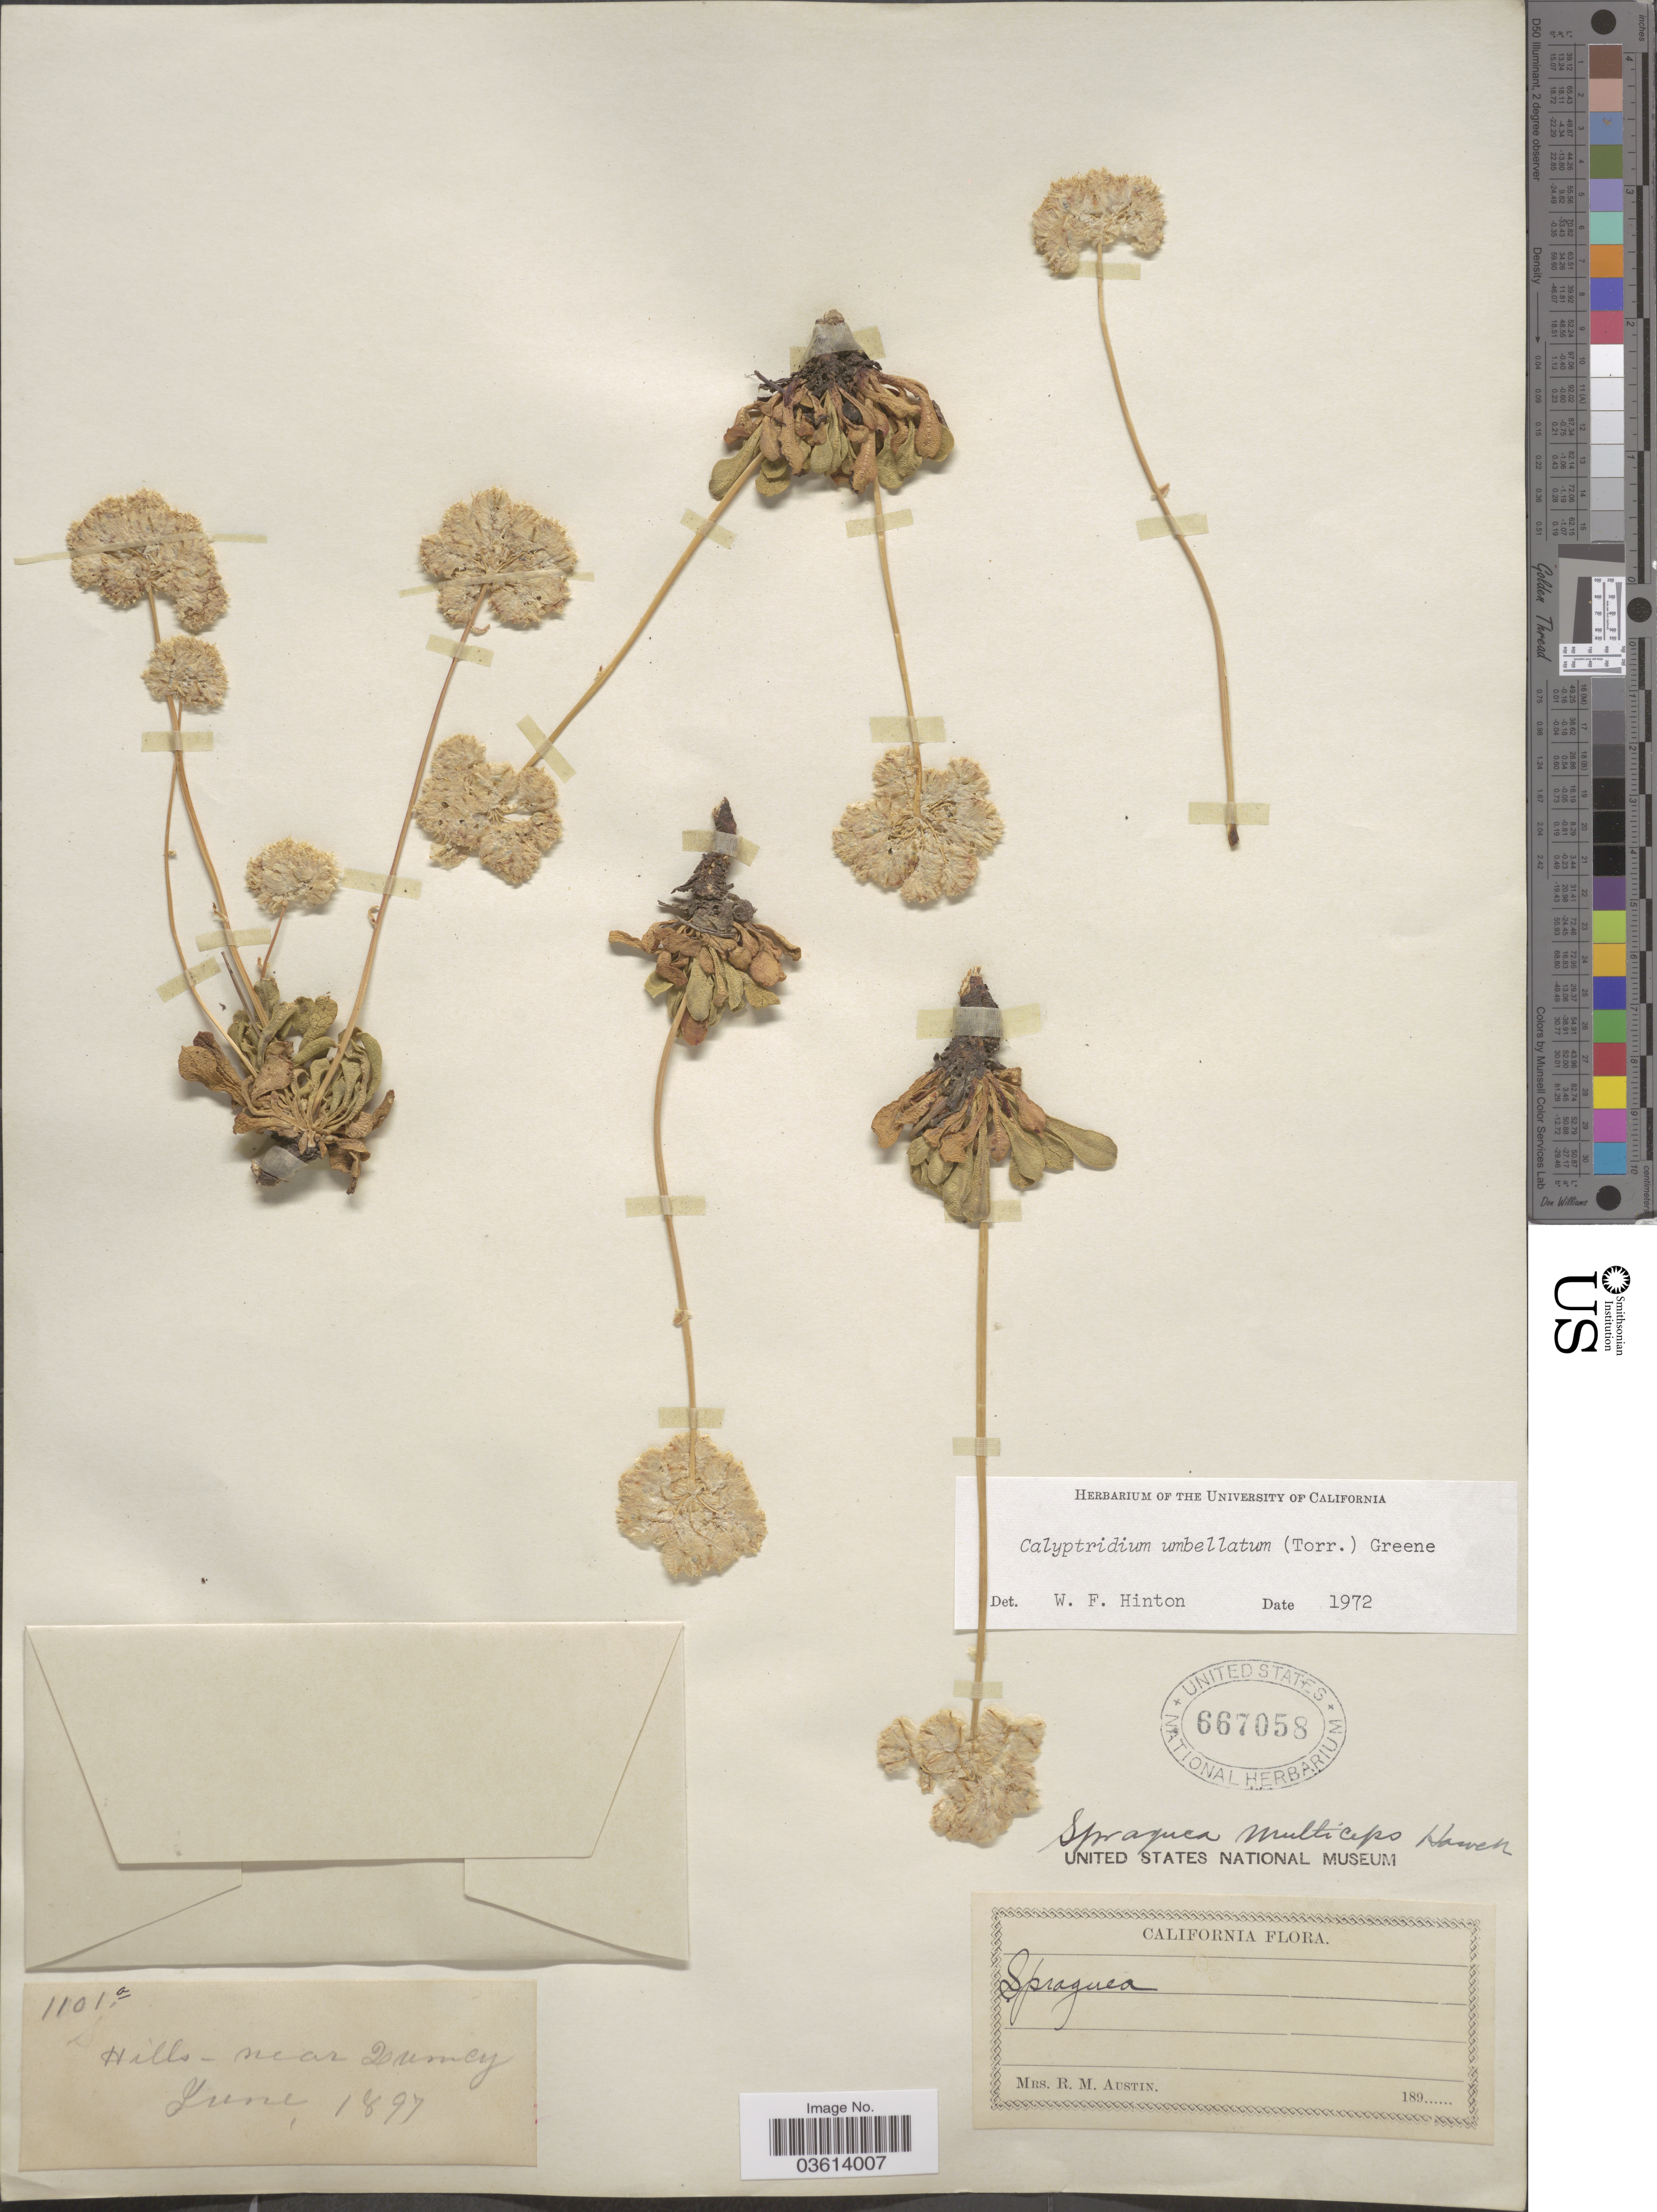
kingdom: Plantae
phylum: Tracheophyta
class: Magnoliopsida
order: Caryophyllales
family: Montiaceae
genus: Calyptridium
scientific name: Calyptridium umbellatum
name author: (Torr.) Greene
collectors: R. Austin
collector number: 1101a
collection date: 1897-06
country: United States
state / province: California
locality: Hills - near Quincy.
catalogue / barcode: US 667058